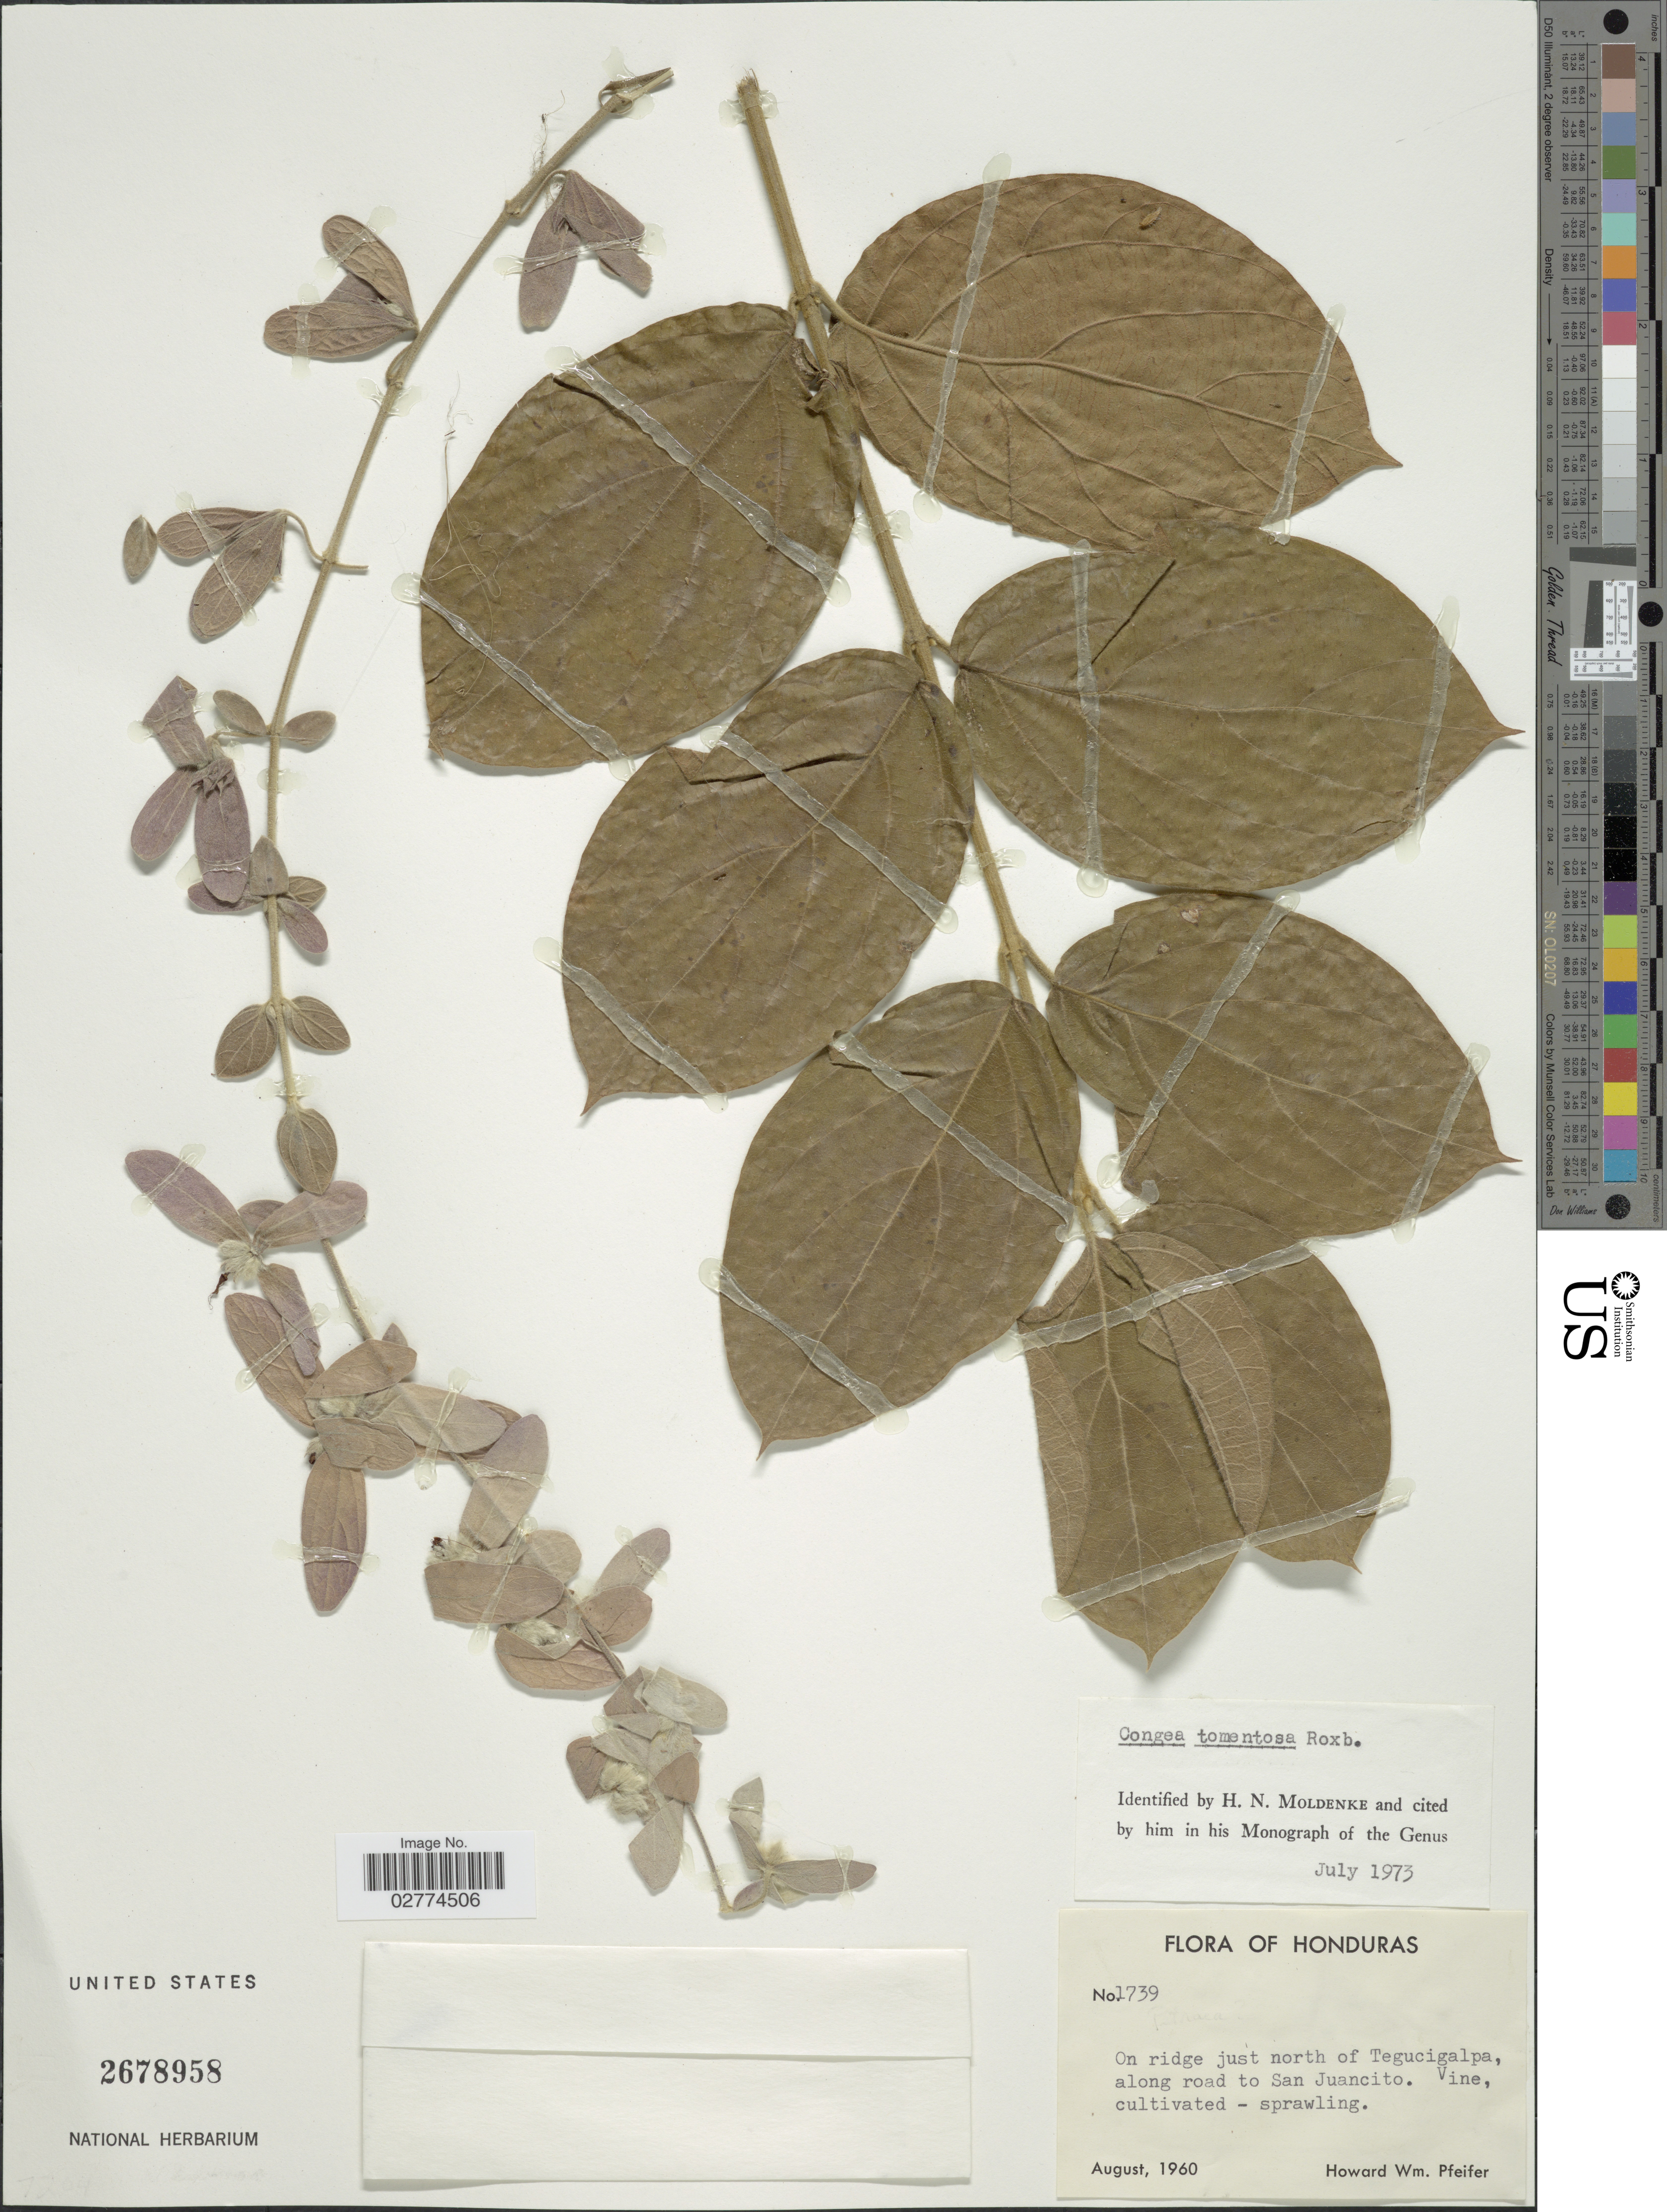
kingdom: Plantae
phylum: Tracheophyta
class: Magnoliopsida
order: Lamiales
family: Lamiaceae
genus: Congea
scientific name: Congea tomentosa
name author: Roxb.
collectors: H. W. Pfeifer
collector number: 1739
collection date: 1960-08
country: Honduras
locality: On ridge just north of Tegucigalpa, along road to San Juancito.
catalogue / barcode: US 2678958